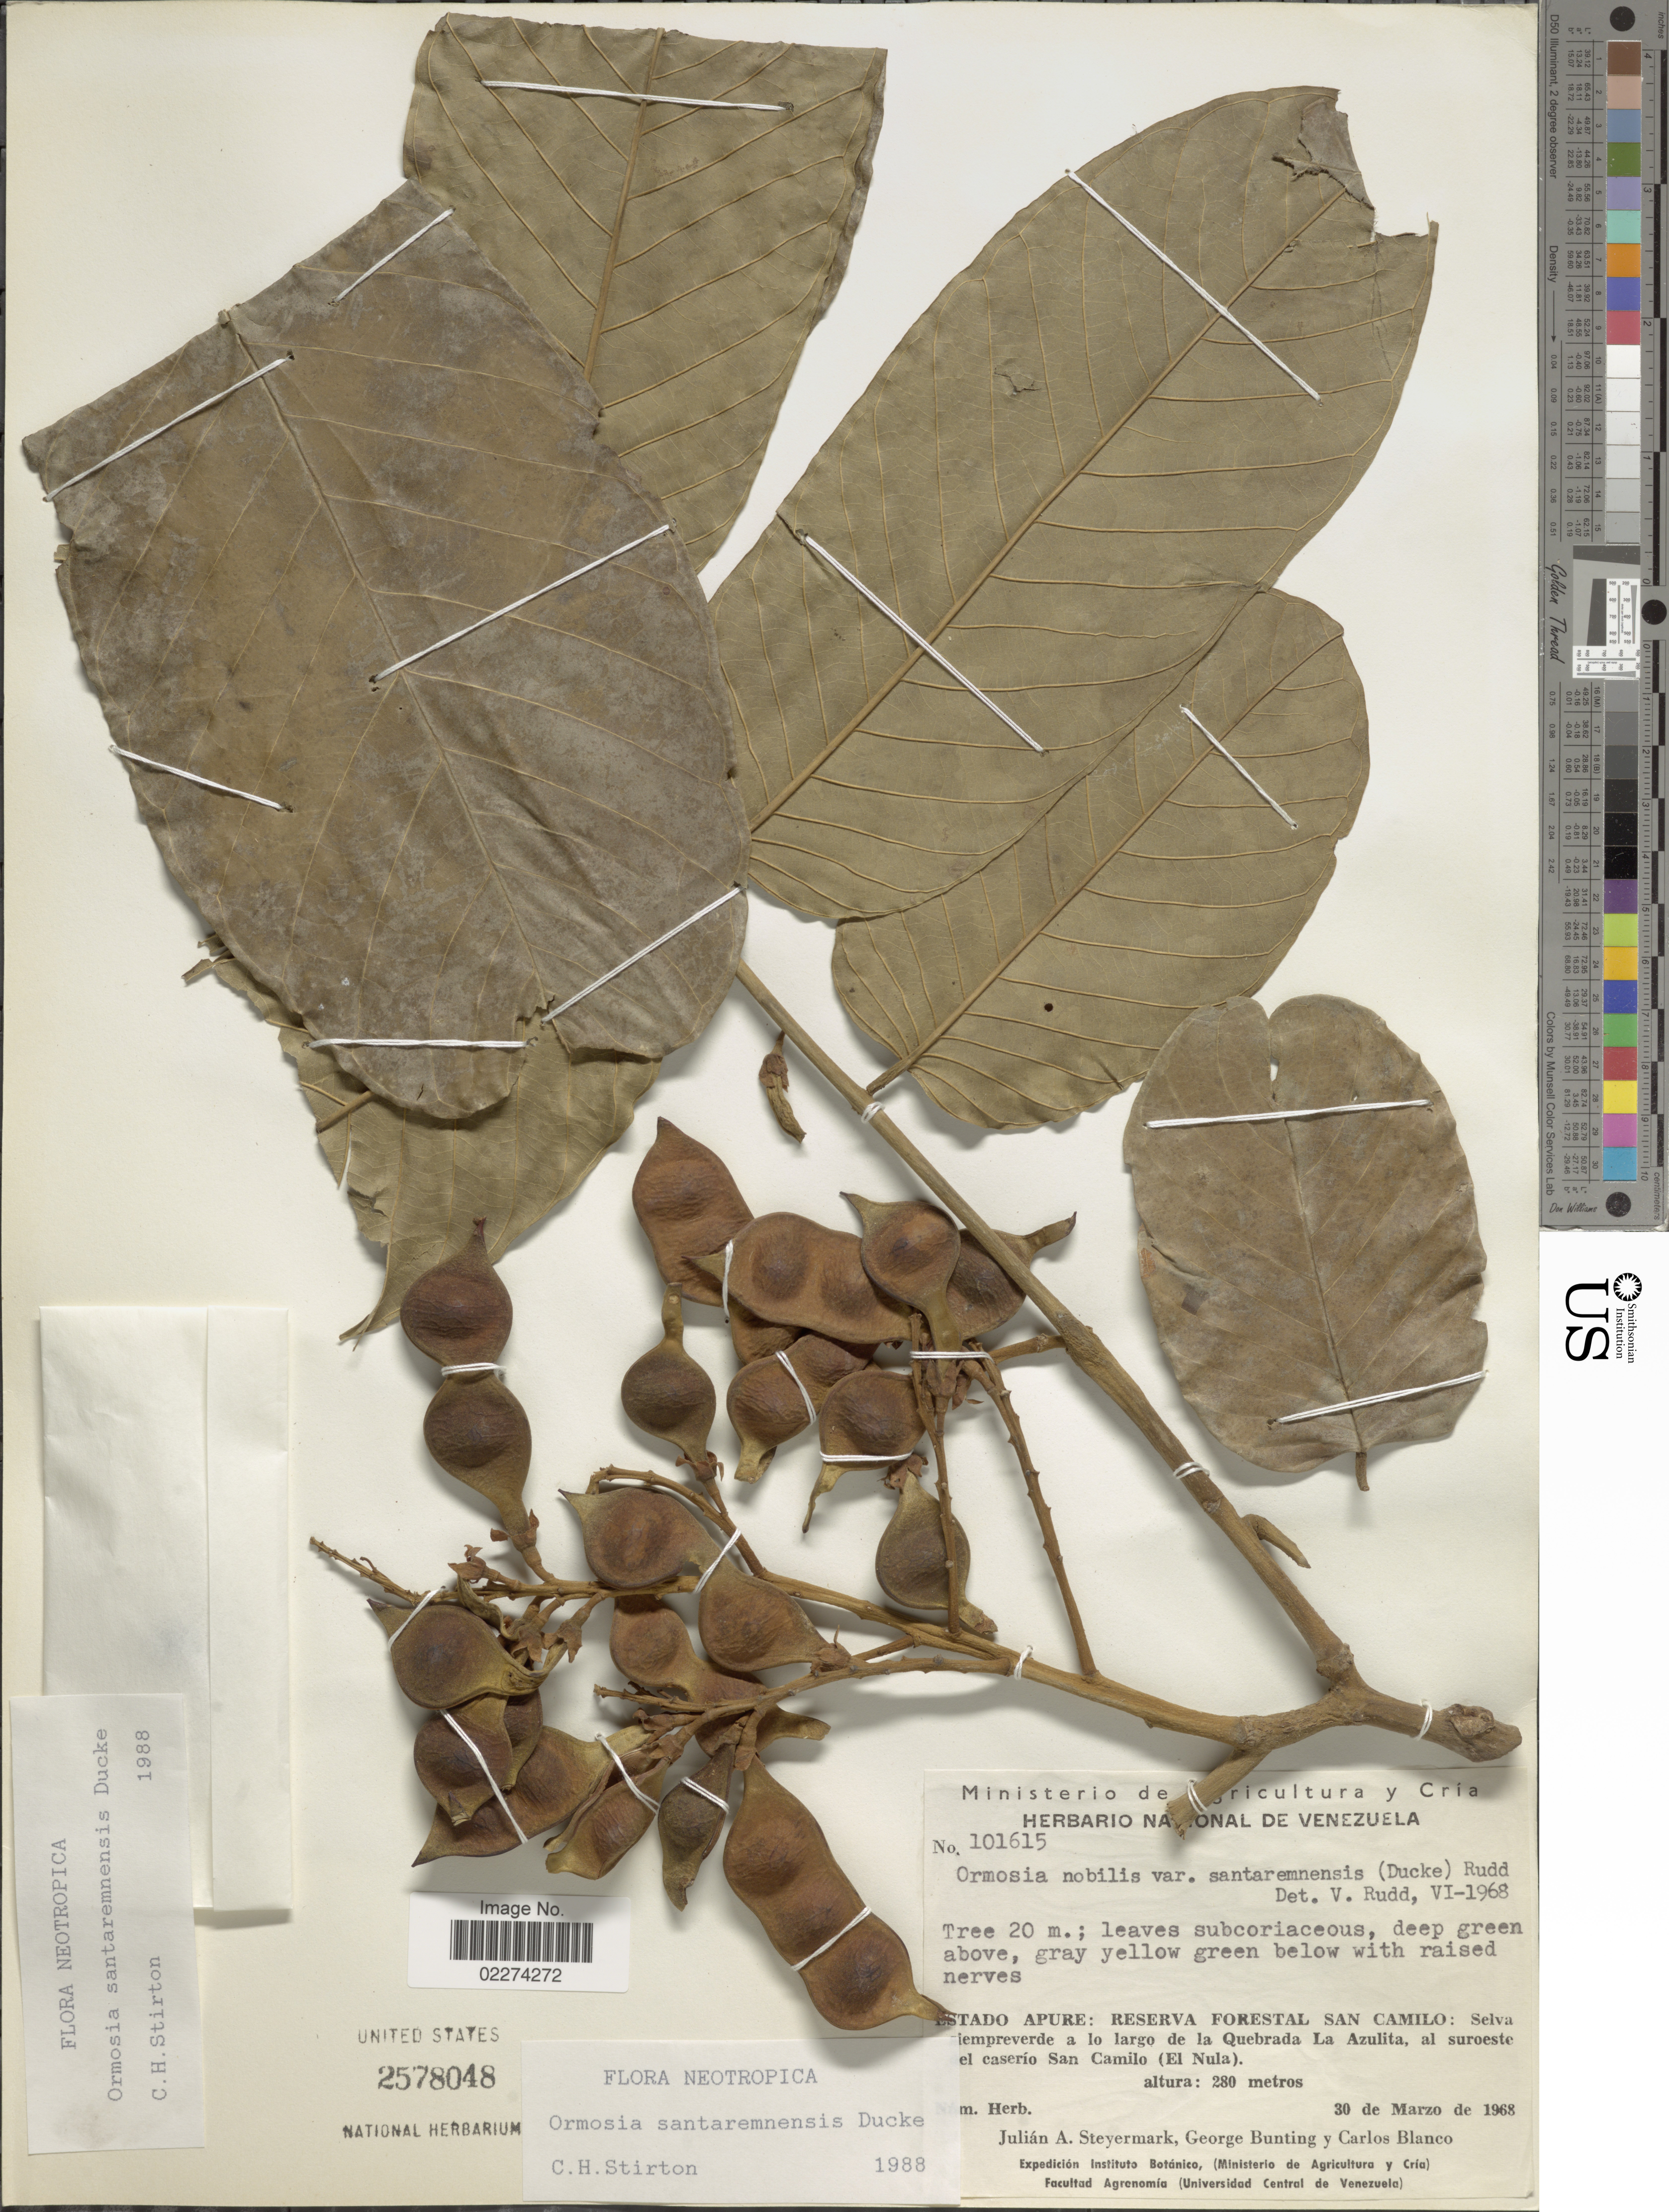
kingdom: Plantae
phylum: Tracheophyta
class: Magnoliopsida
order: Fabales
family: Fabaceae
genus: Ormosia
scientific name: Ormosia santaremnensis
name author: Ducke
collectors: J. Steyermark, G. S. Bunting & C. Blanco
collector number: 101615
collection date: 1968-03-30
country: Venezuela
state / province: Apure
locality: Estado Apure: Reserva Forestal San Camilo: Selva siempreverde a lo largo de la Quebrada La Azulita, al suroeste el caserio San Camilo (El Nula)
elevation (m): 280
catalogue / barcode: US 2578048